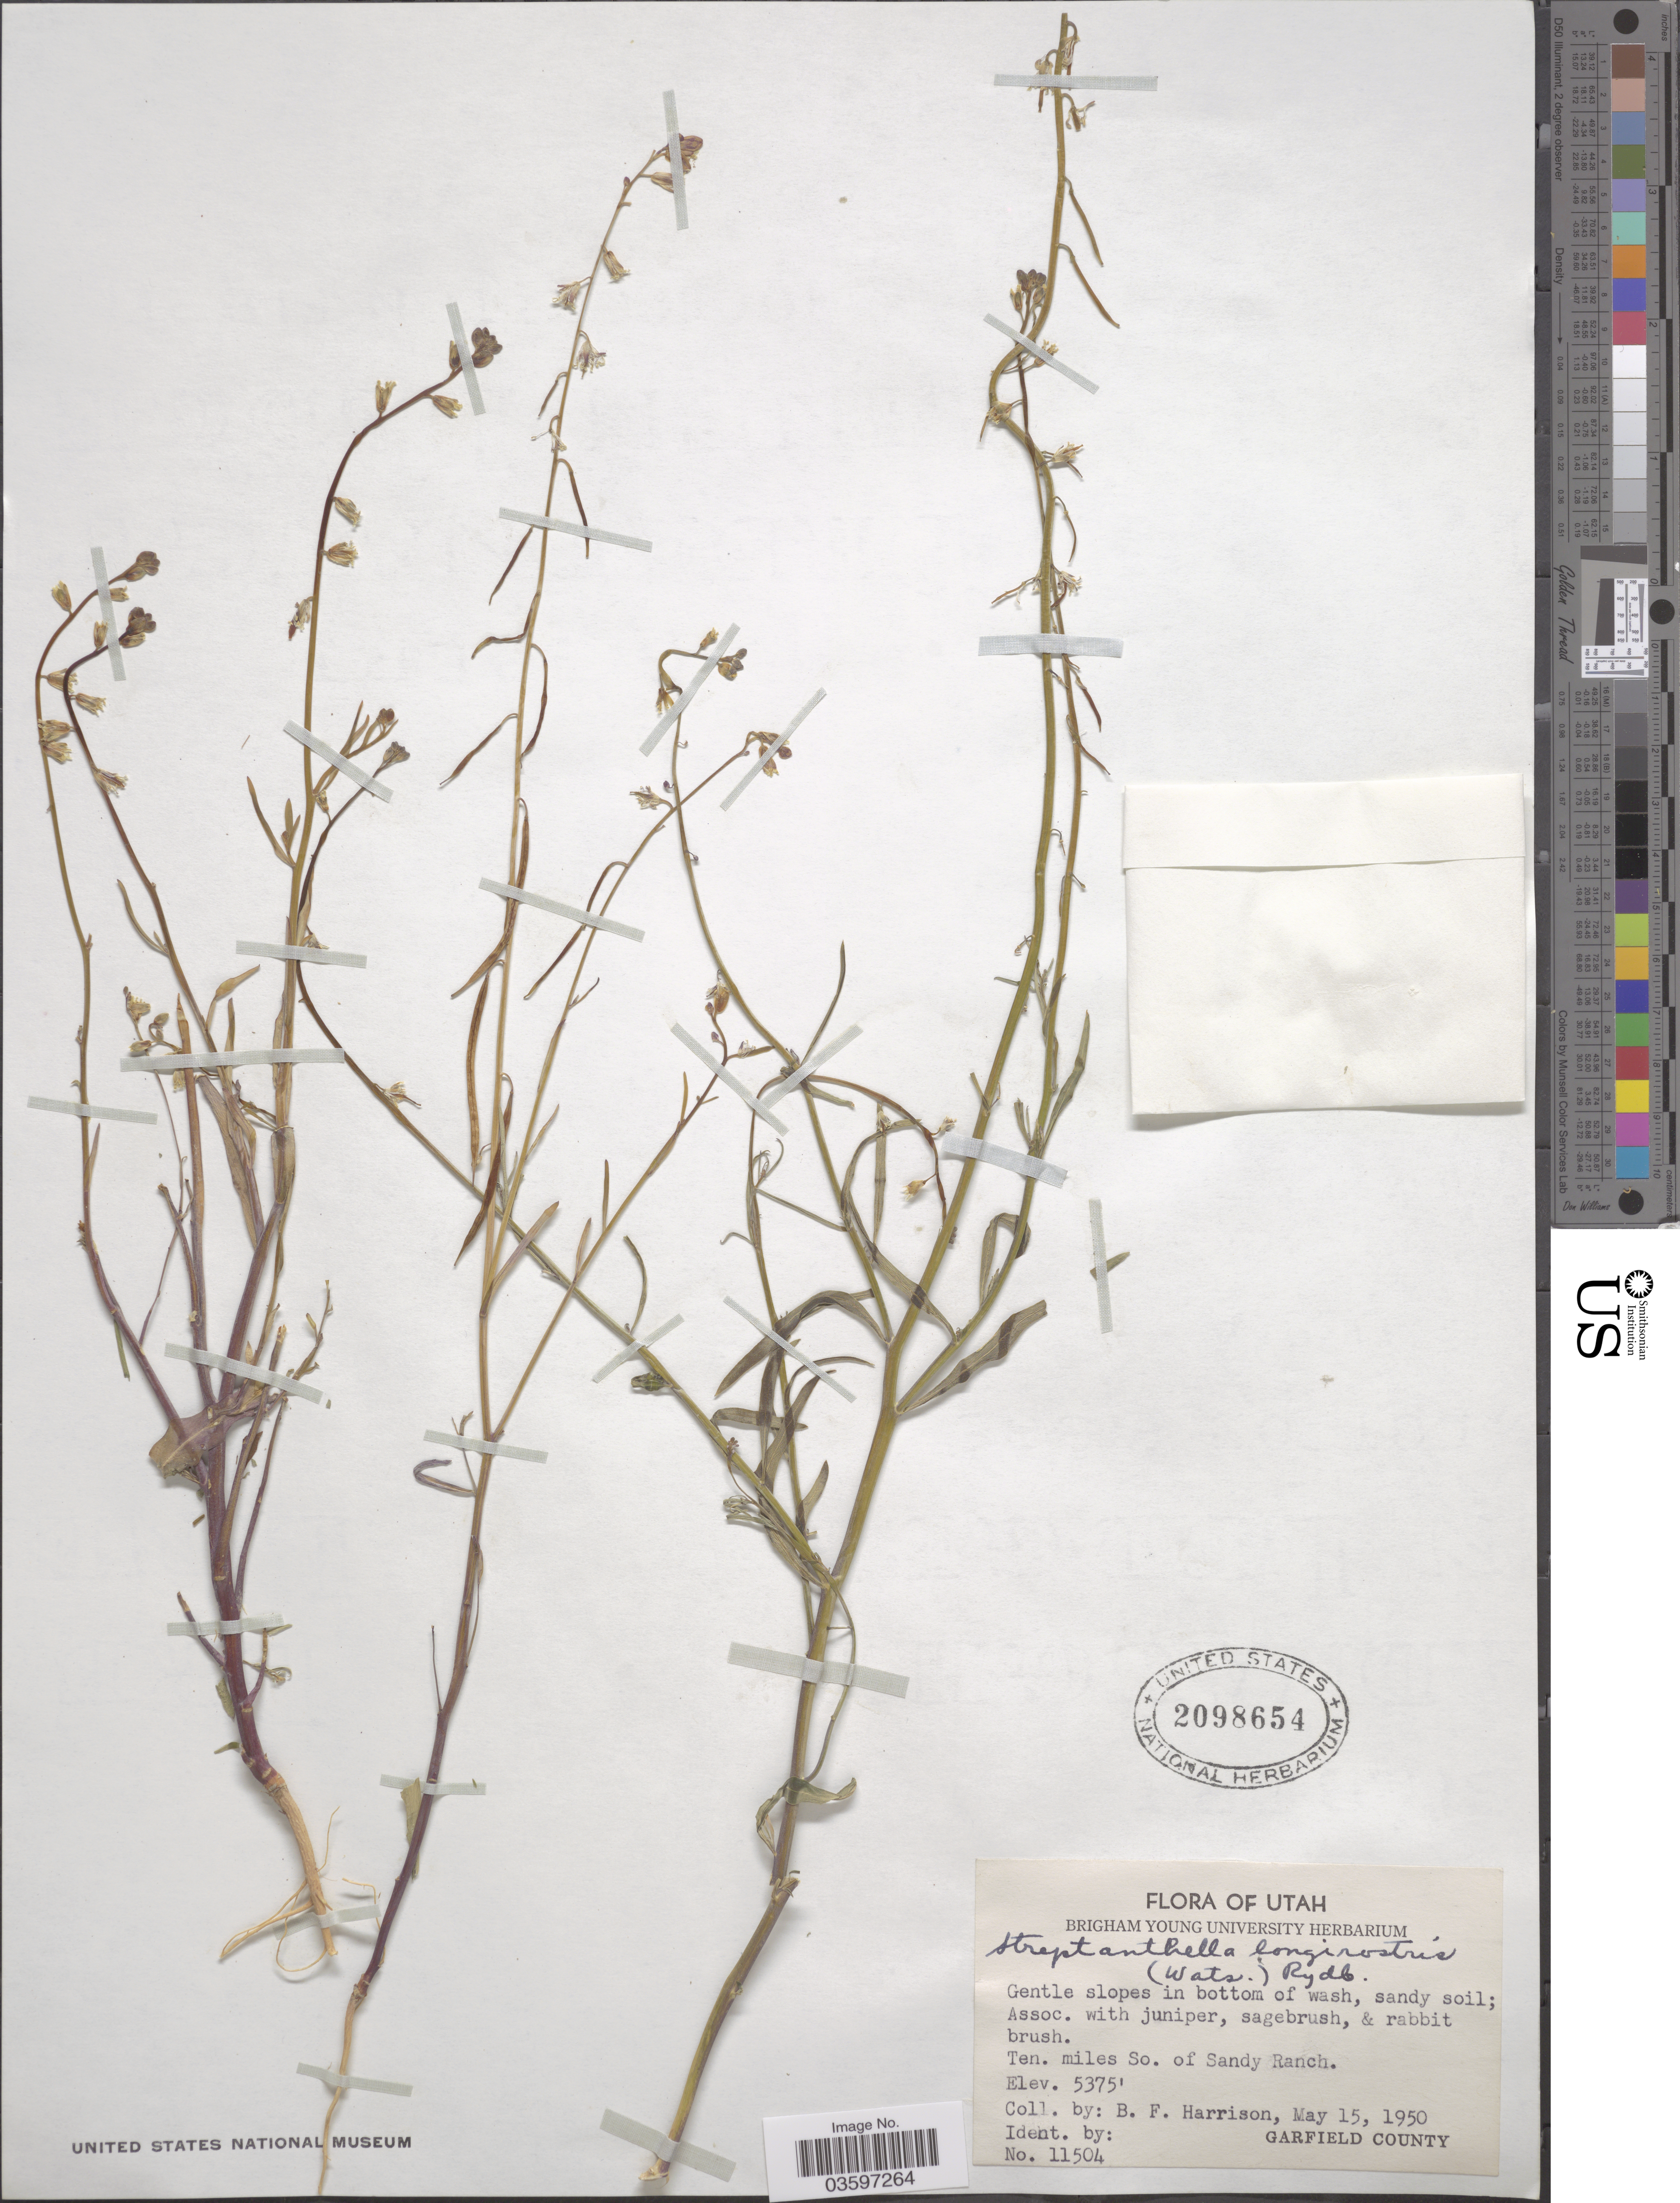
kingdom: Plantae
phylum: Tracheophyta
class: Magnoliopsida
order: Brassicales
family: Brassicaceae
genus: Streptanthella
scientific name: Streptanthella longirostris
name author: (S. Watson) Rydb.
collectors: B. F. Harrison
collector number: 11504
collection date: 1950-05-15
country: United States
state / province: Utah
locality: Ten. miles So. of Sandy Ranch. Garfield County.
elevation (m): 1638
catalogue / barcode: US 2098654